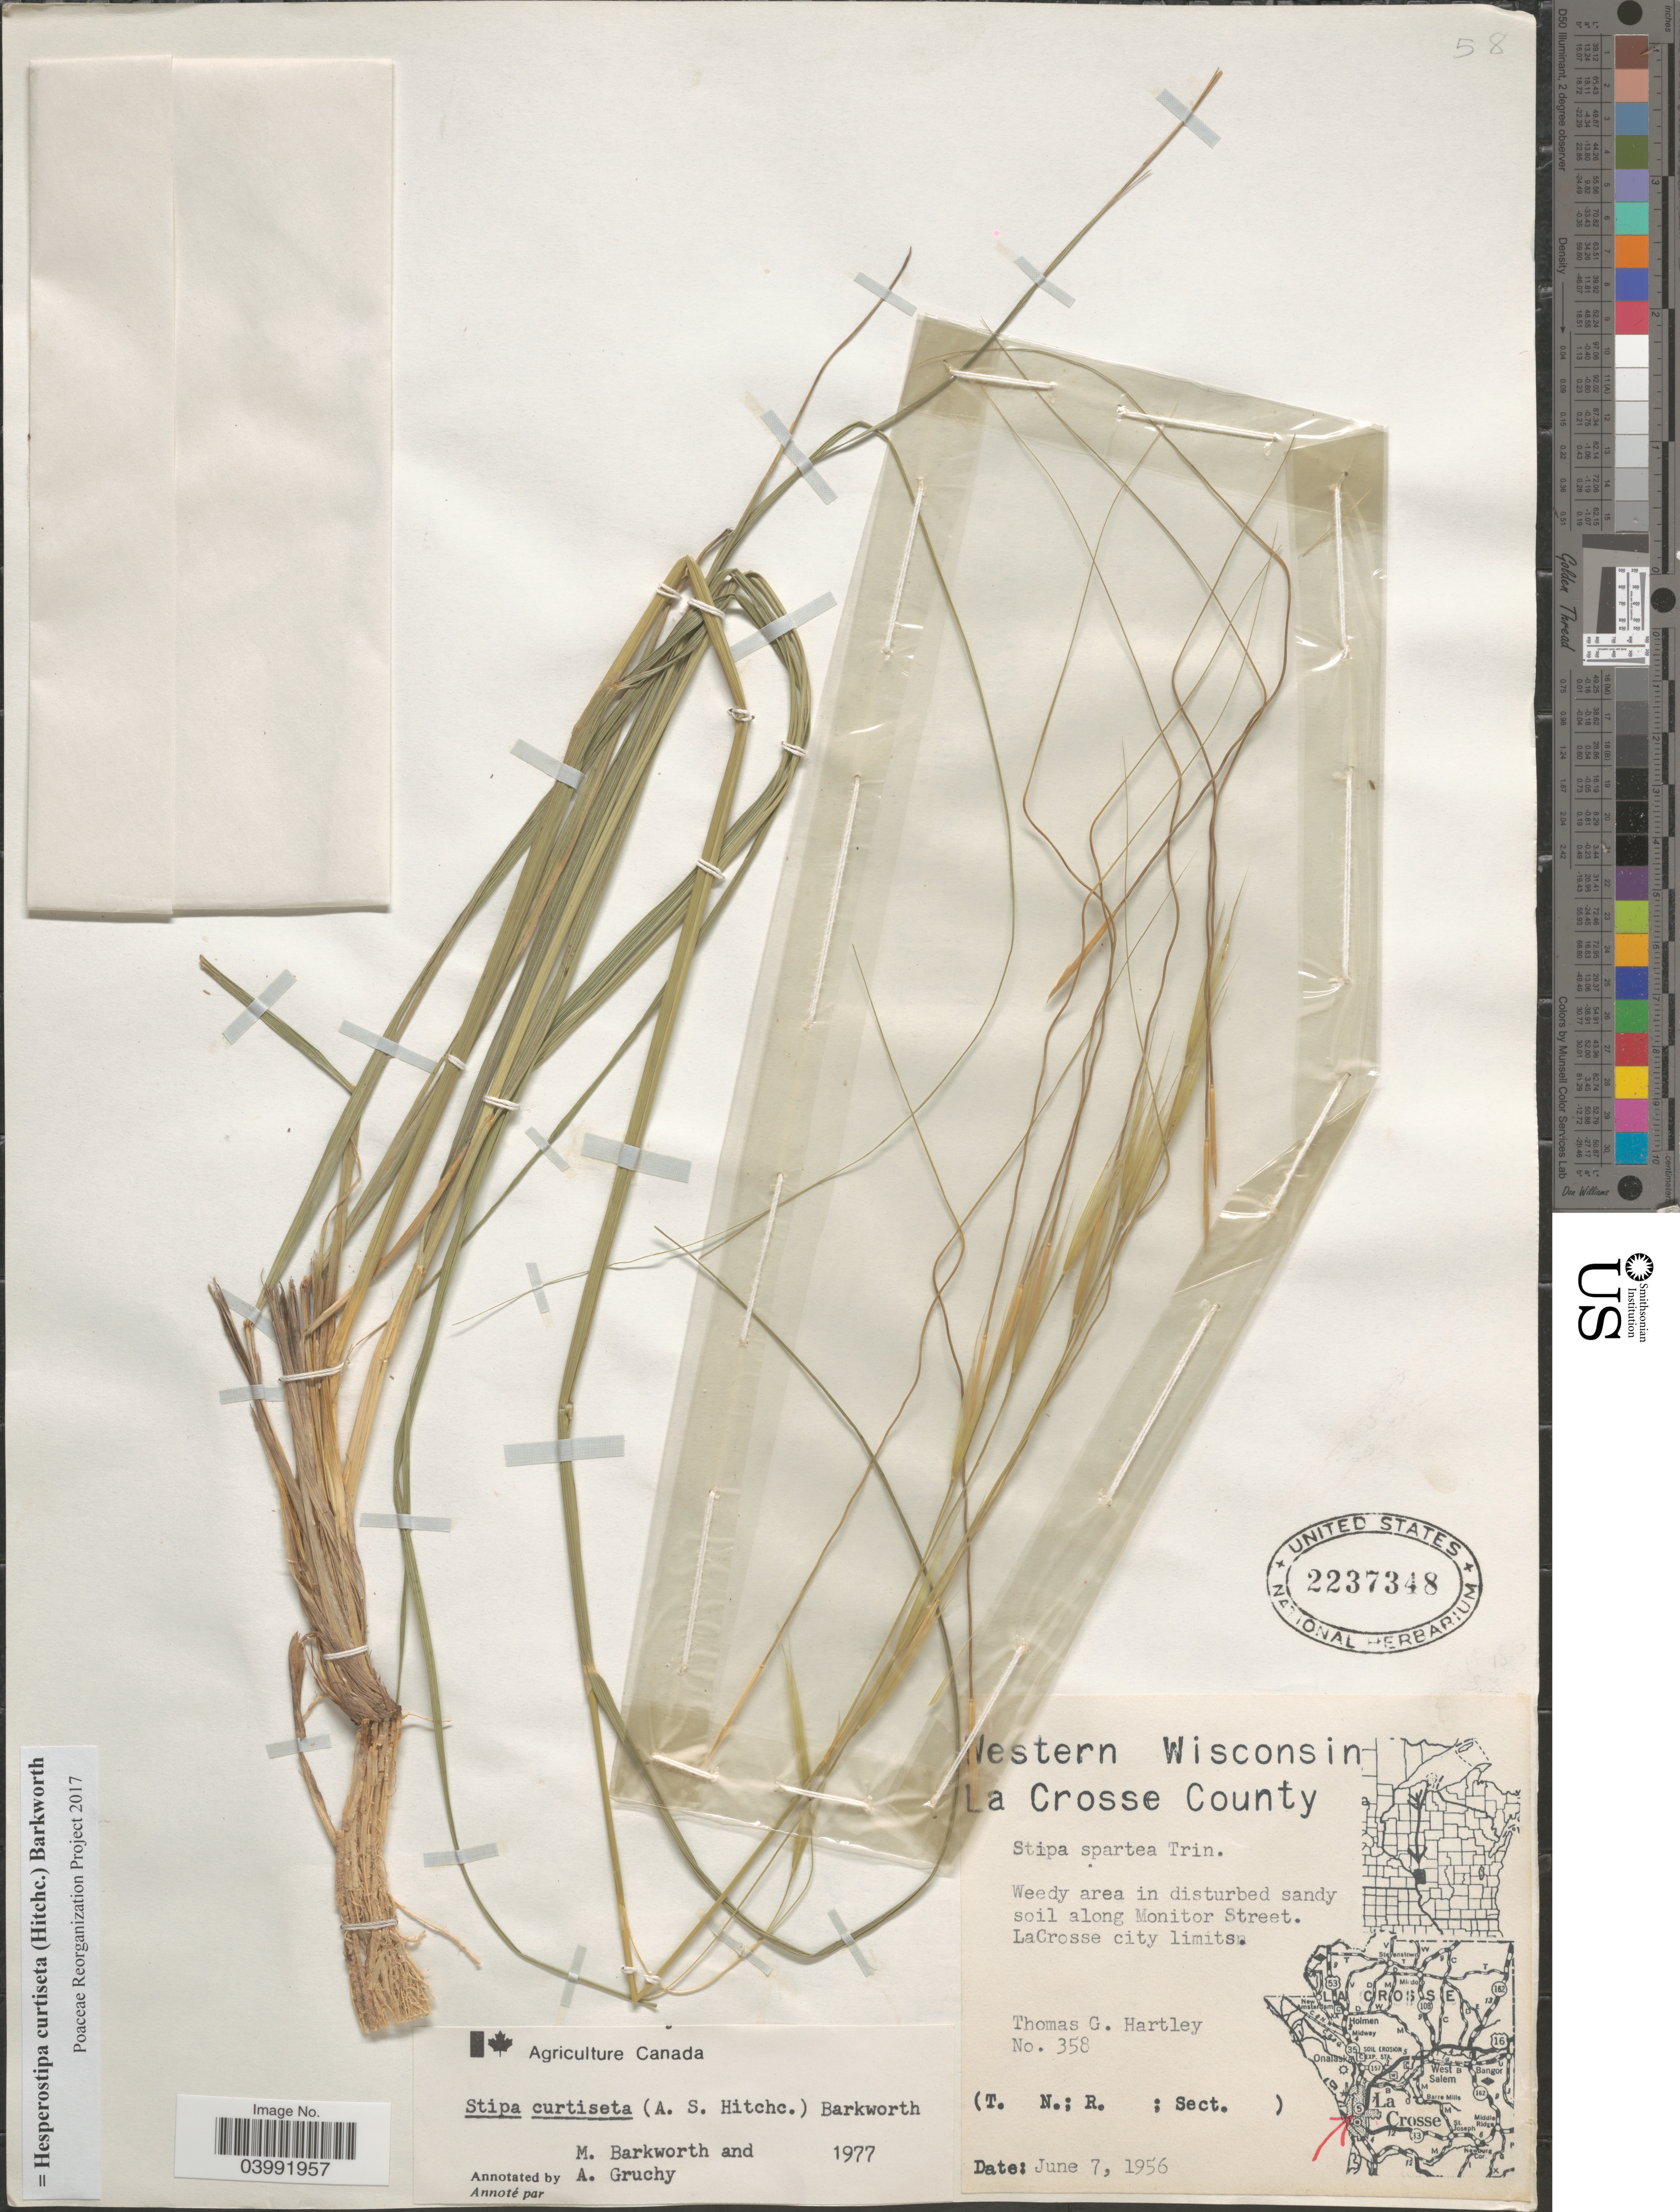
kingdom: Plantae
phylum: Tracheophyta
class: Liliopsida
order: Poales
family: Poaceae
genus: Hesperostipa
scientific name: Hesperostipa curtiseta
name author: (Hitchc.) Barkworth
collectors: T. G. Hartley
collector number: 358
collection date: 1956-06-07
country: United States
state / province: Wisconsin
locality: Western Wisconsin. La Crosse County. Along Monitor Street. LaCrosse city limits.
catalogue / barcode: US 2237348